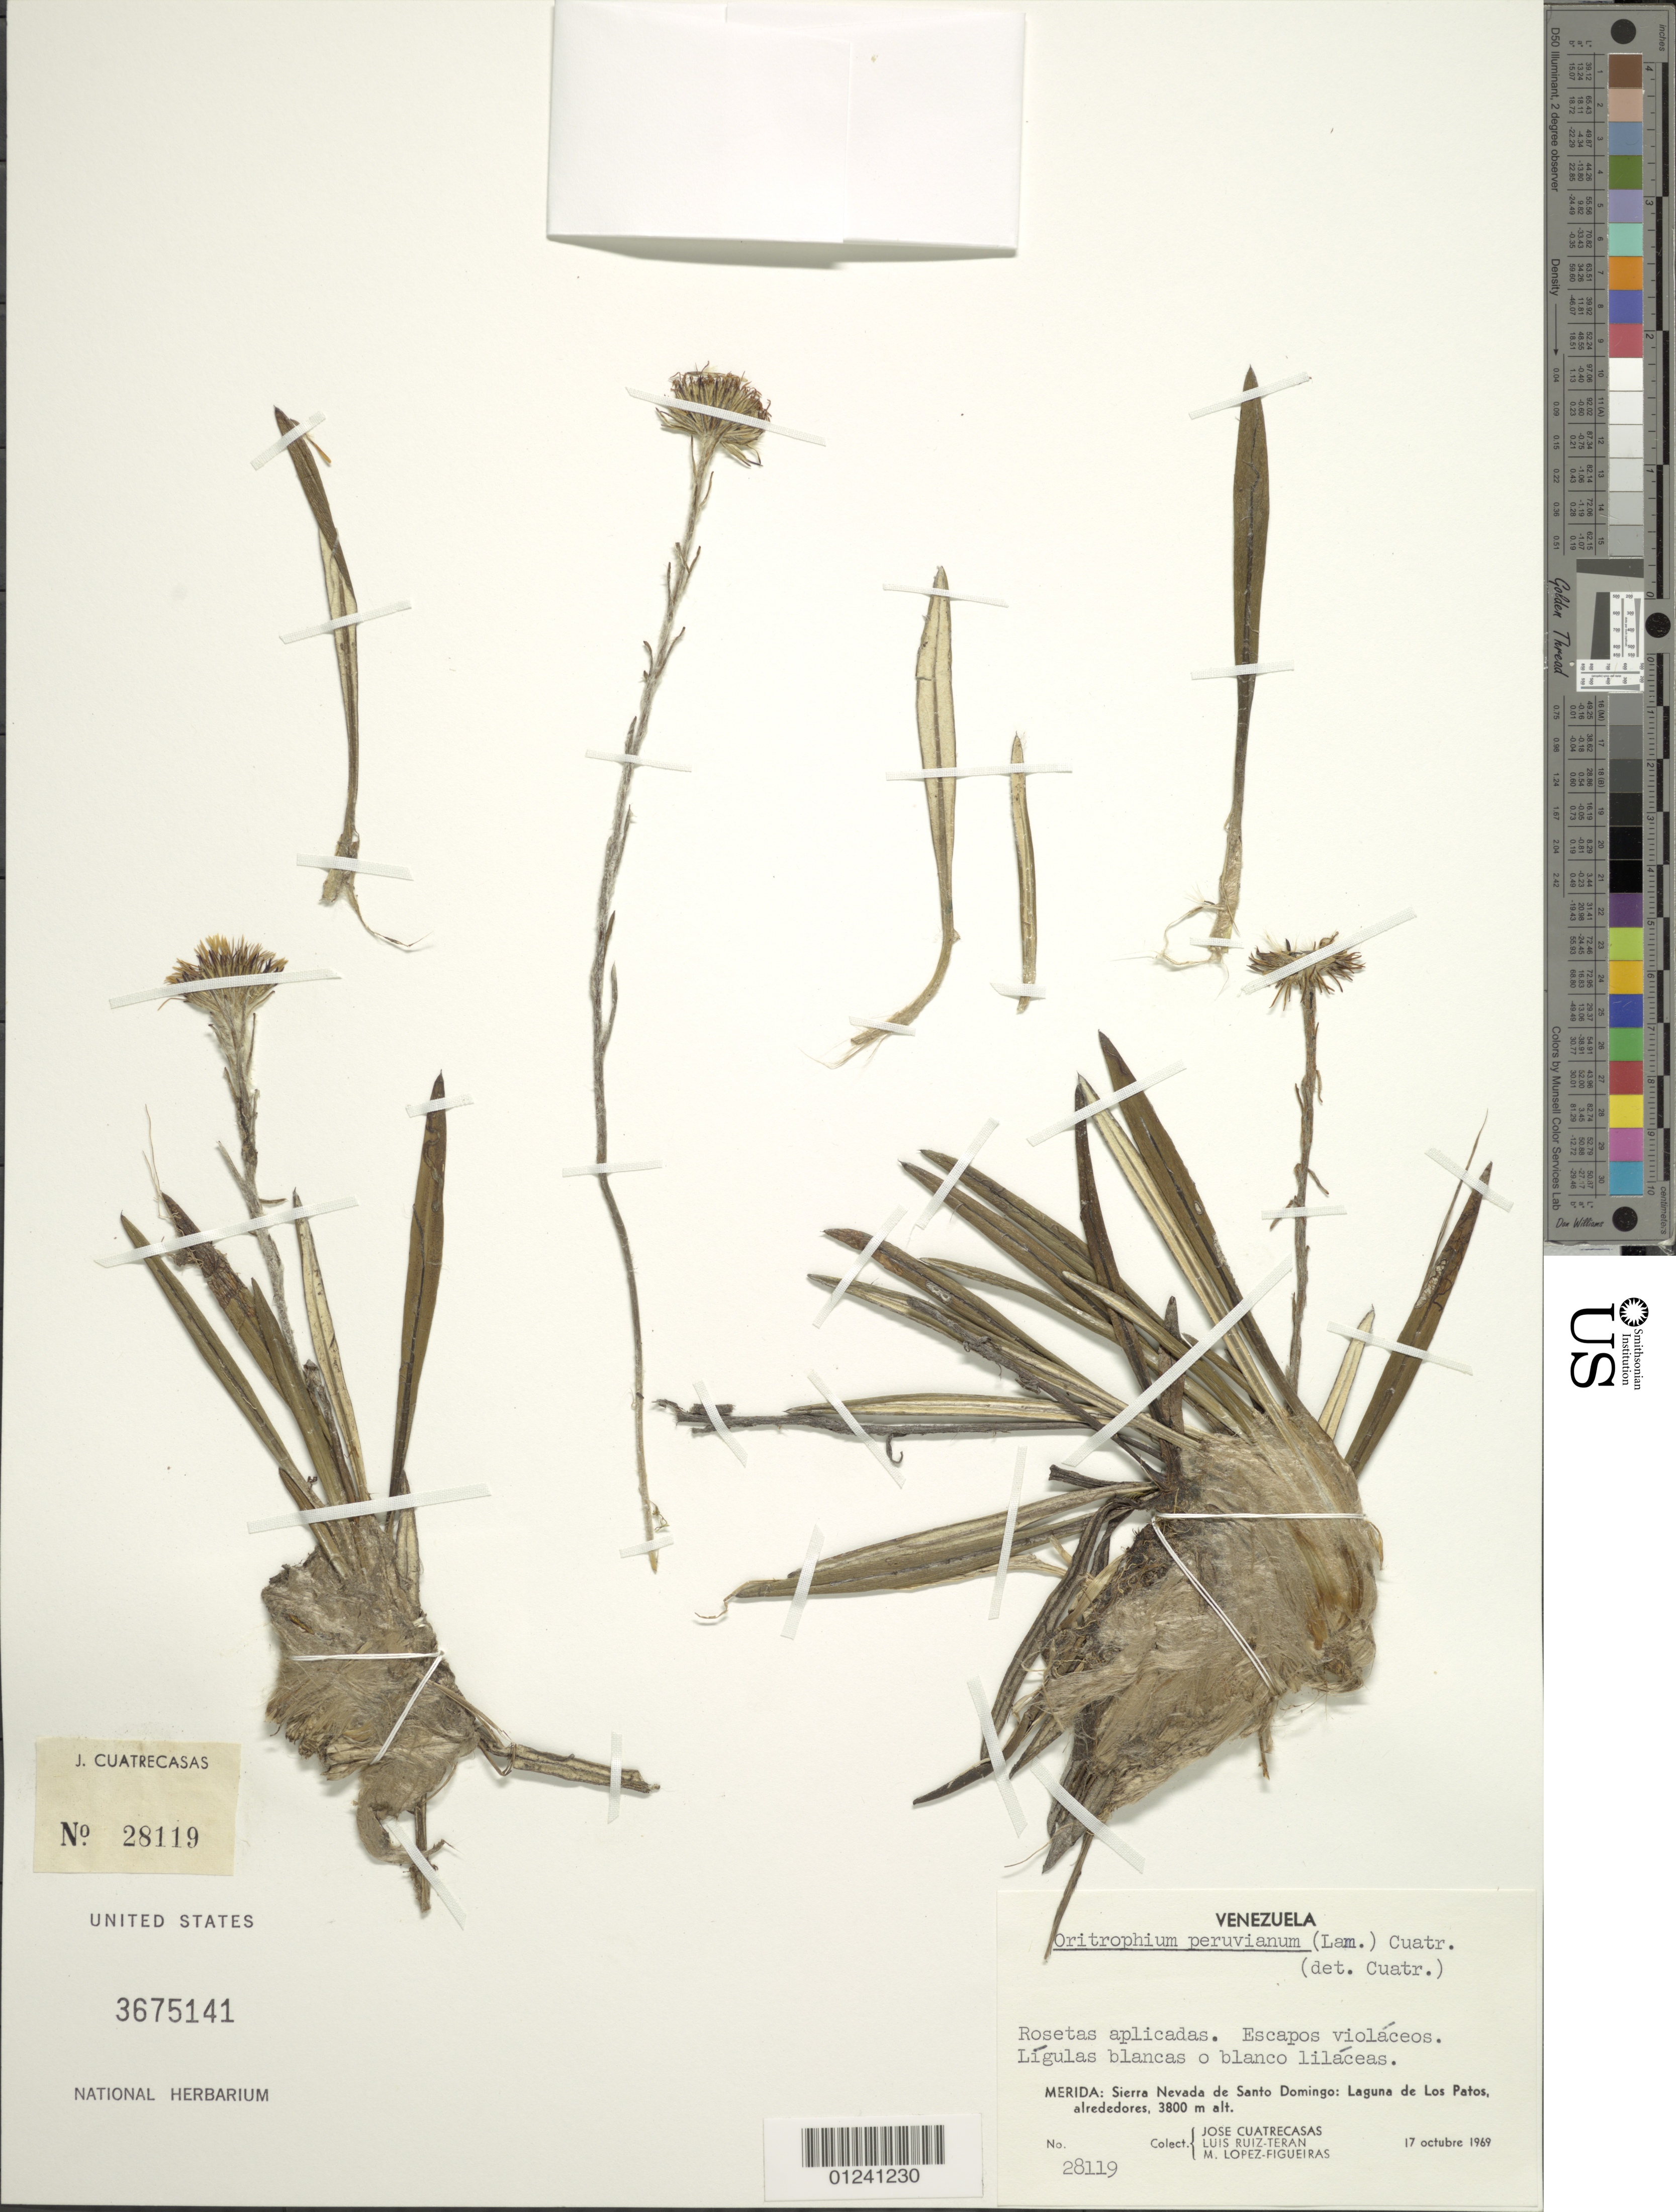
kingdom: Plantae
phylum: Tracheophyta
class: Magnoliopsida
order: Asterales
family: Asteraceae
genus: Oritrophium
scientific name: Oritrophium peruvianum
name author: (Lam.) Cuatrec.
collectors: J. Cuatrecasas, L. E. Ruíz-Terán & M. López Figueiras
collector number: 28119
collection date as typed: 17 Oct 1969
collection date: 1969-10-17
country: Venezuela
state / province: Mérida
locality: Sierra Nevada de Santo Domingo: Laguna de Los Patos, alrededores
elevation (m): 3800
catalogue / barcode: US 3675141